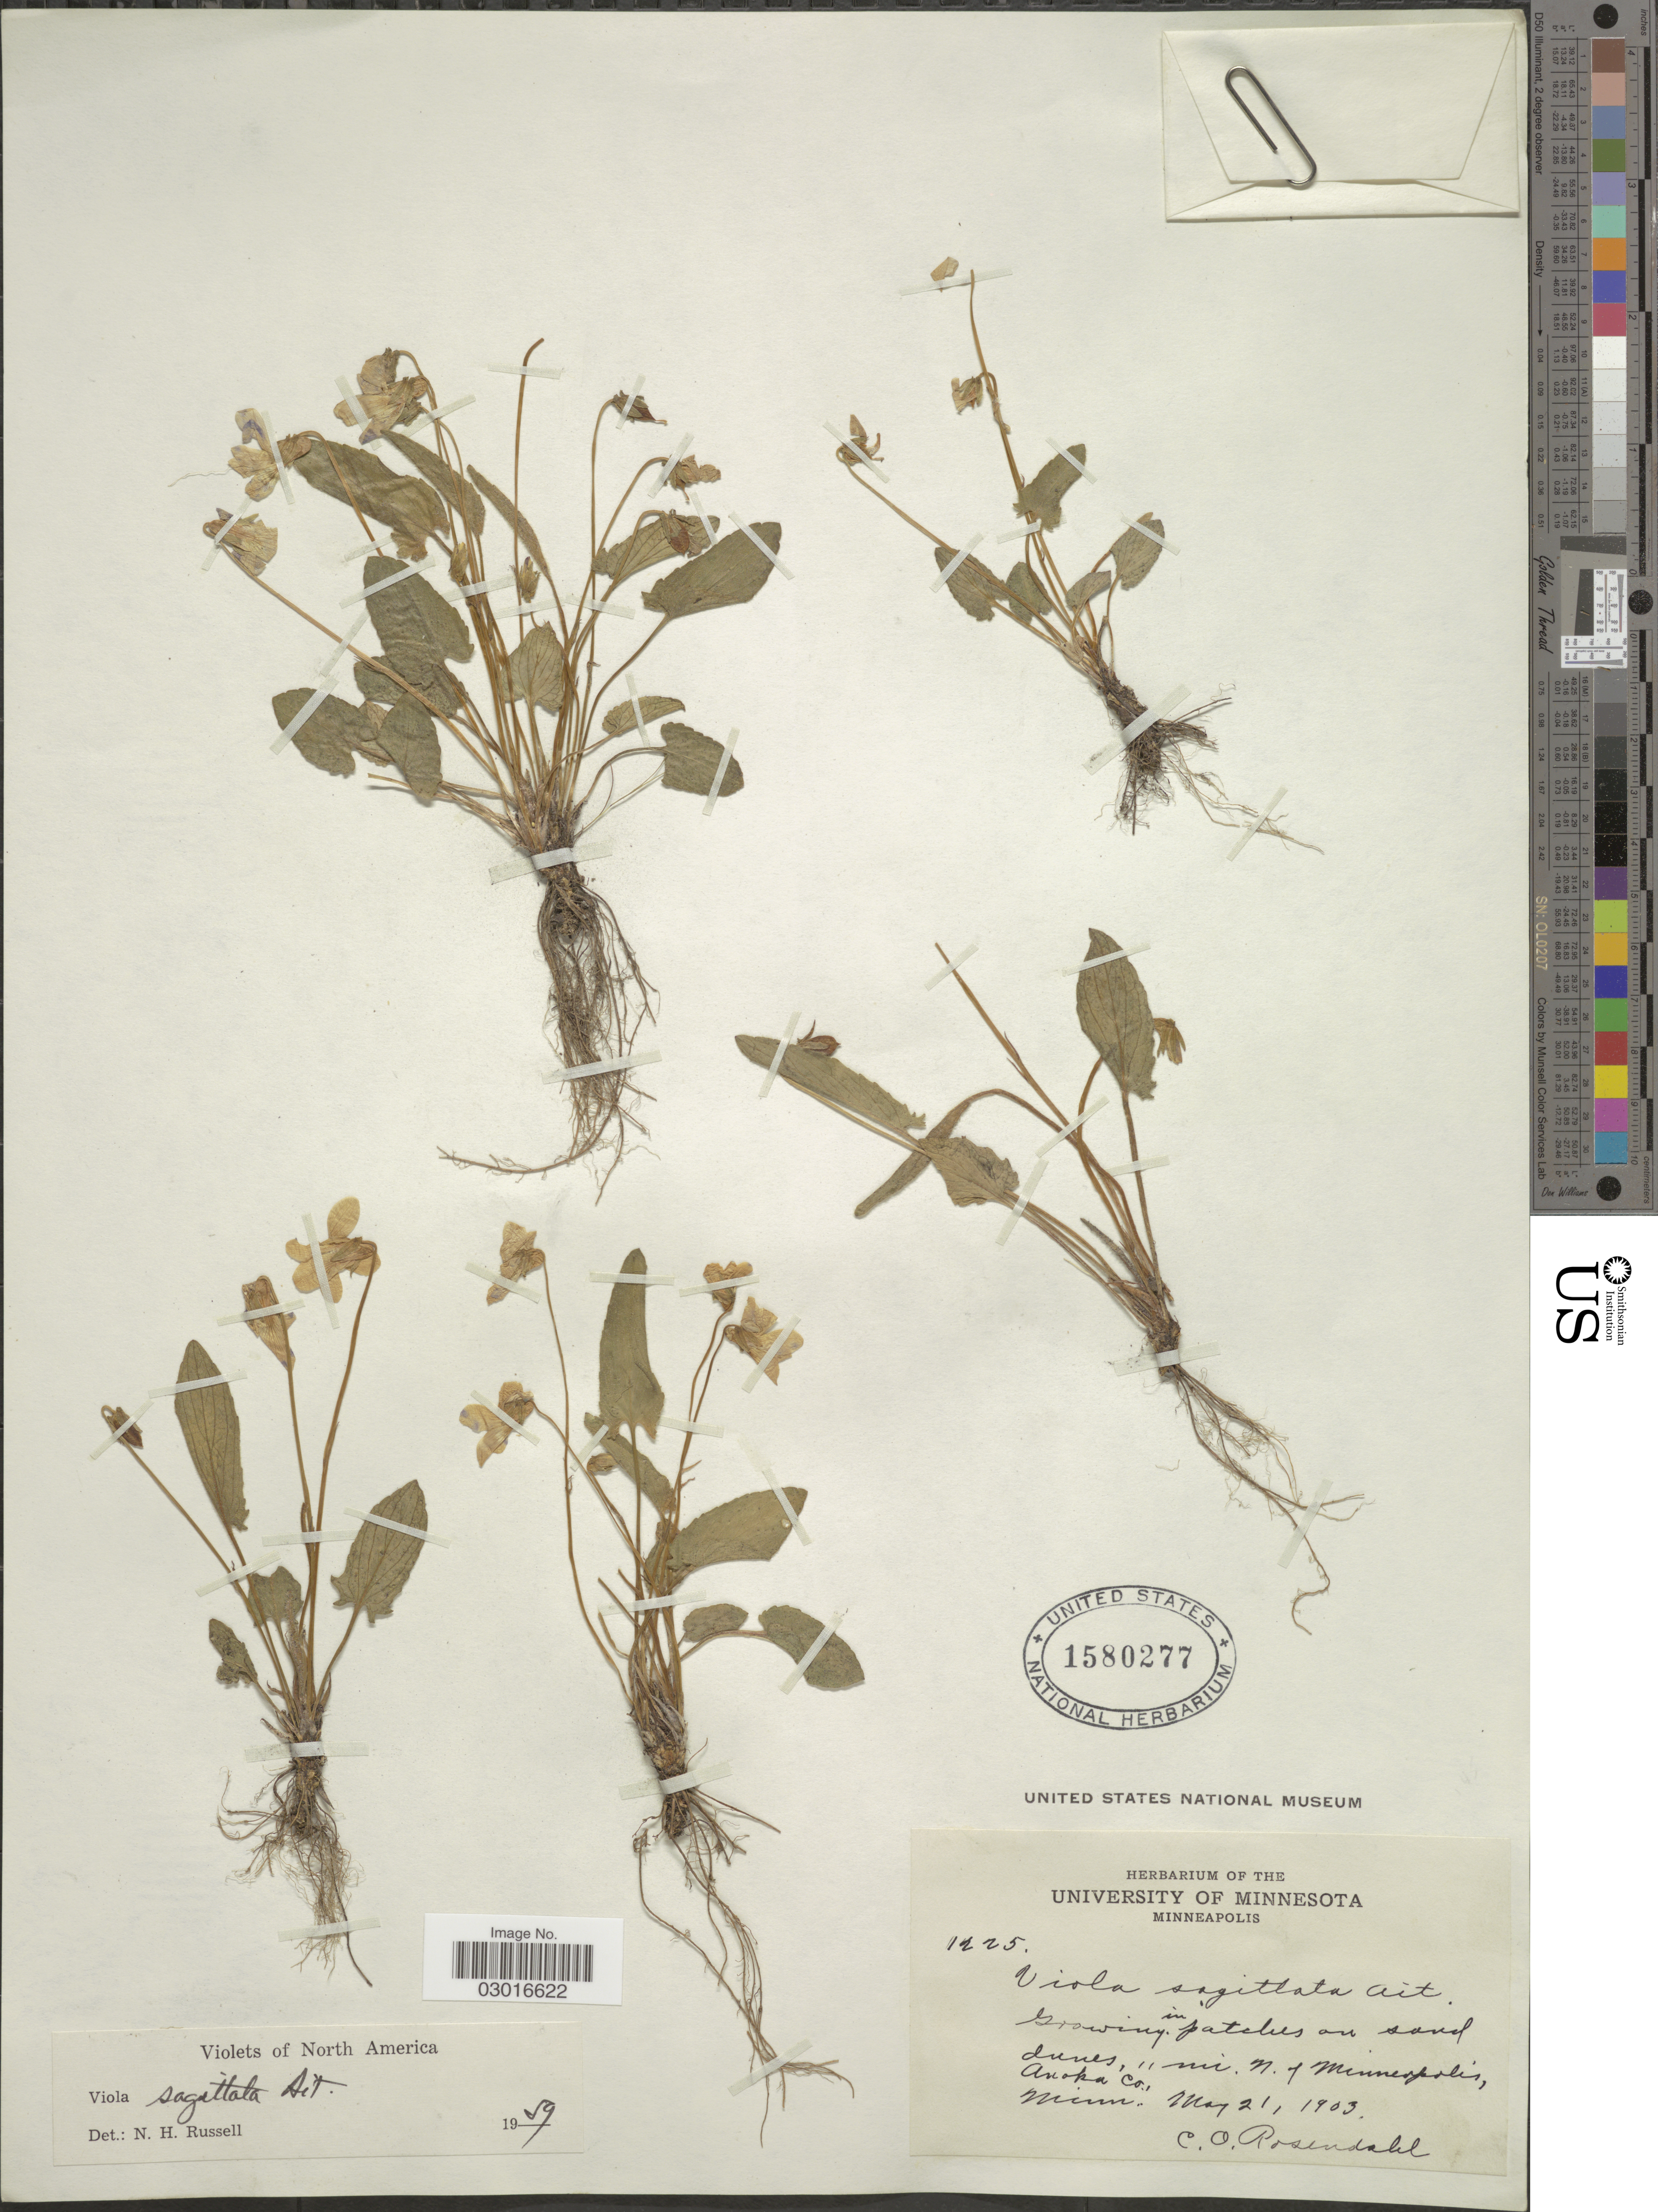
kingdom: Plantae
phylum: Tracheophyta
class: Magnoliopsida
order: Malpighiales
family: Violaceae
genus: Viola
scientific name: Viola sagittata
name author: Aiton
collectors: C. O. Rosendahl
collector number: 1225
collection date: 1903-05-21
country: United States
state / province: Minnesota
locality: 11 mi. N. of Minneapolis, Anoka Co.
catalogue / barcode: US 1580277